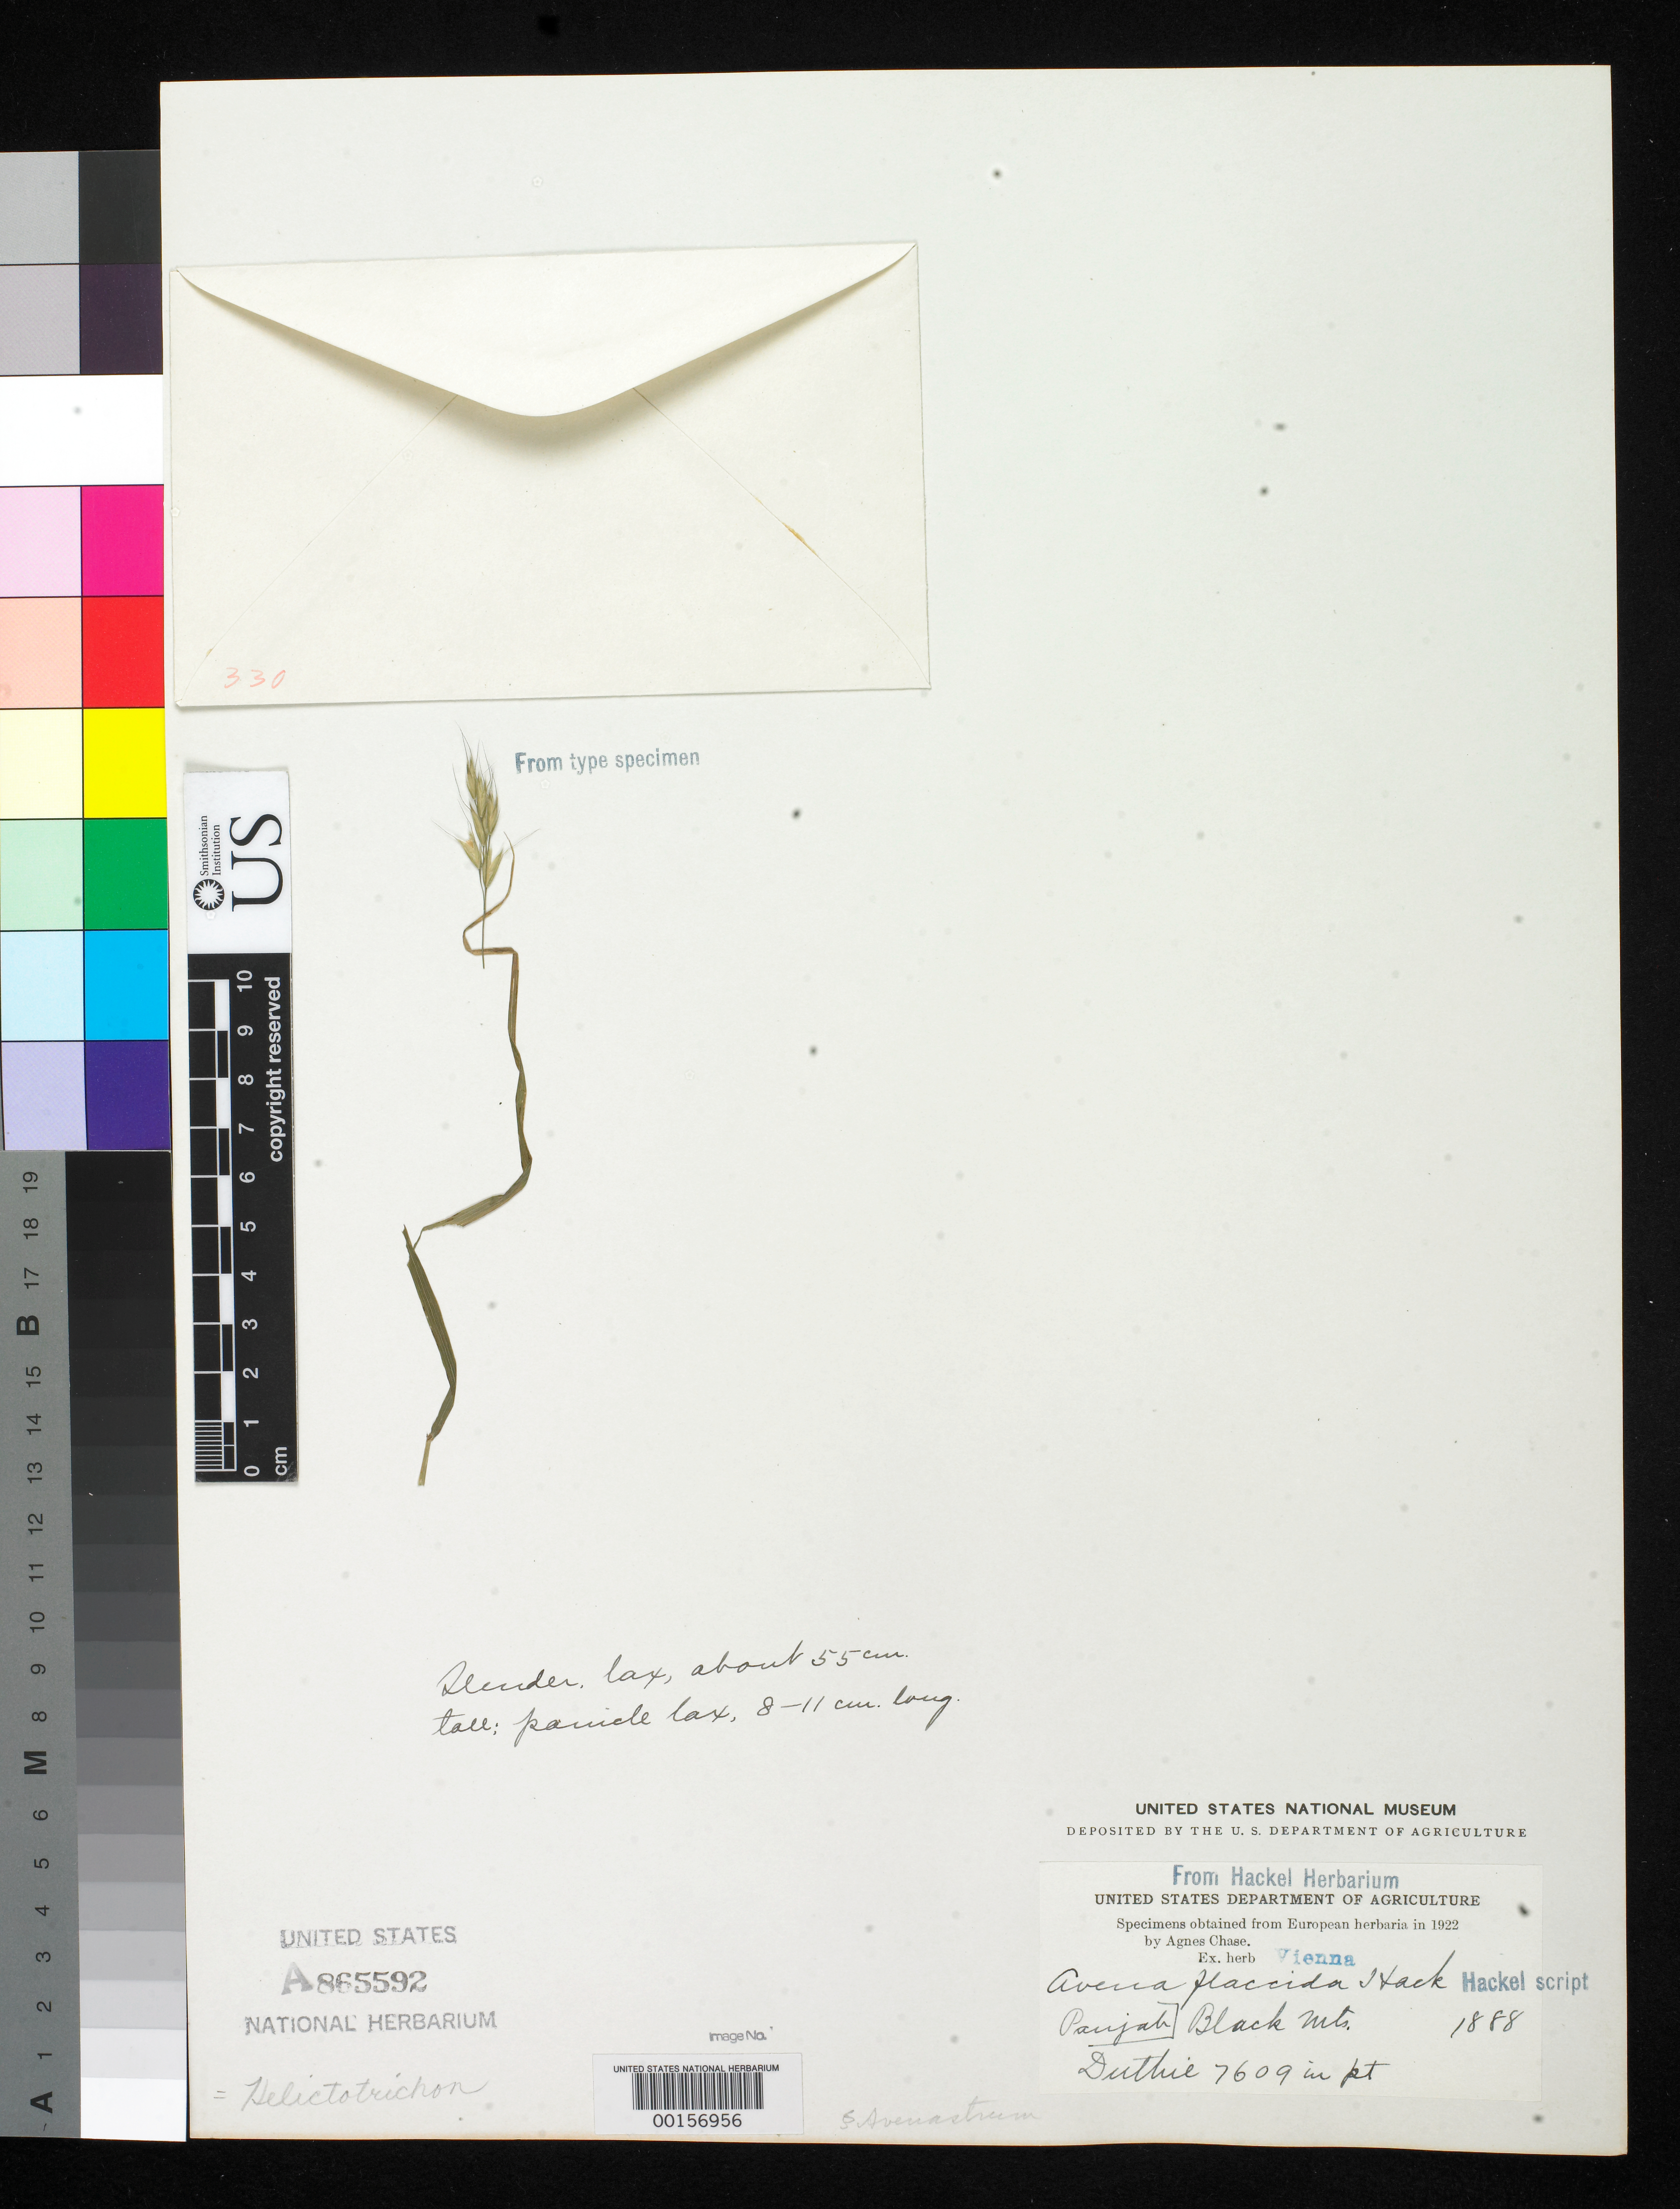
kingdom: Plantae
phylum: Tracheophyta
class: Liliopsida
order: Poales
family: Poaceae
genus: Avena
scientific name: Avena flaccida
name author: Hack. in Hook. f.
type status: Type Fragment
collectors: J. F. Duthie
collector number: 7609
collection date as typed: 1888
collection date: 1888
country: Pakistan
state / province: Punjab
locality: Panjab, Black Mtns.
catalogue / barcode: US 865592A